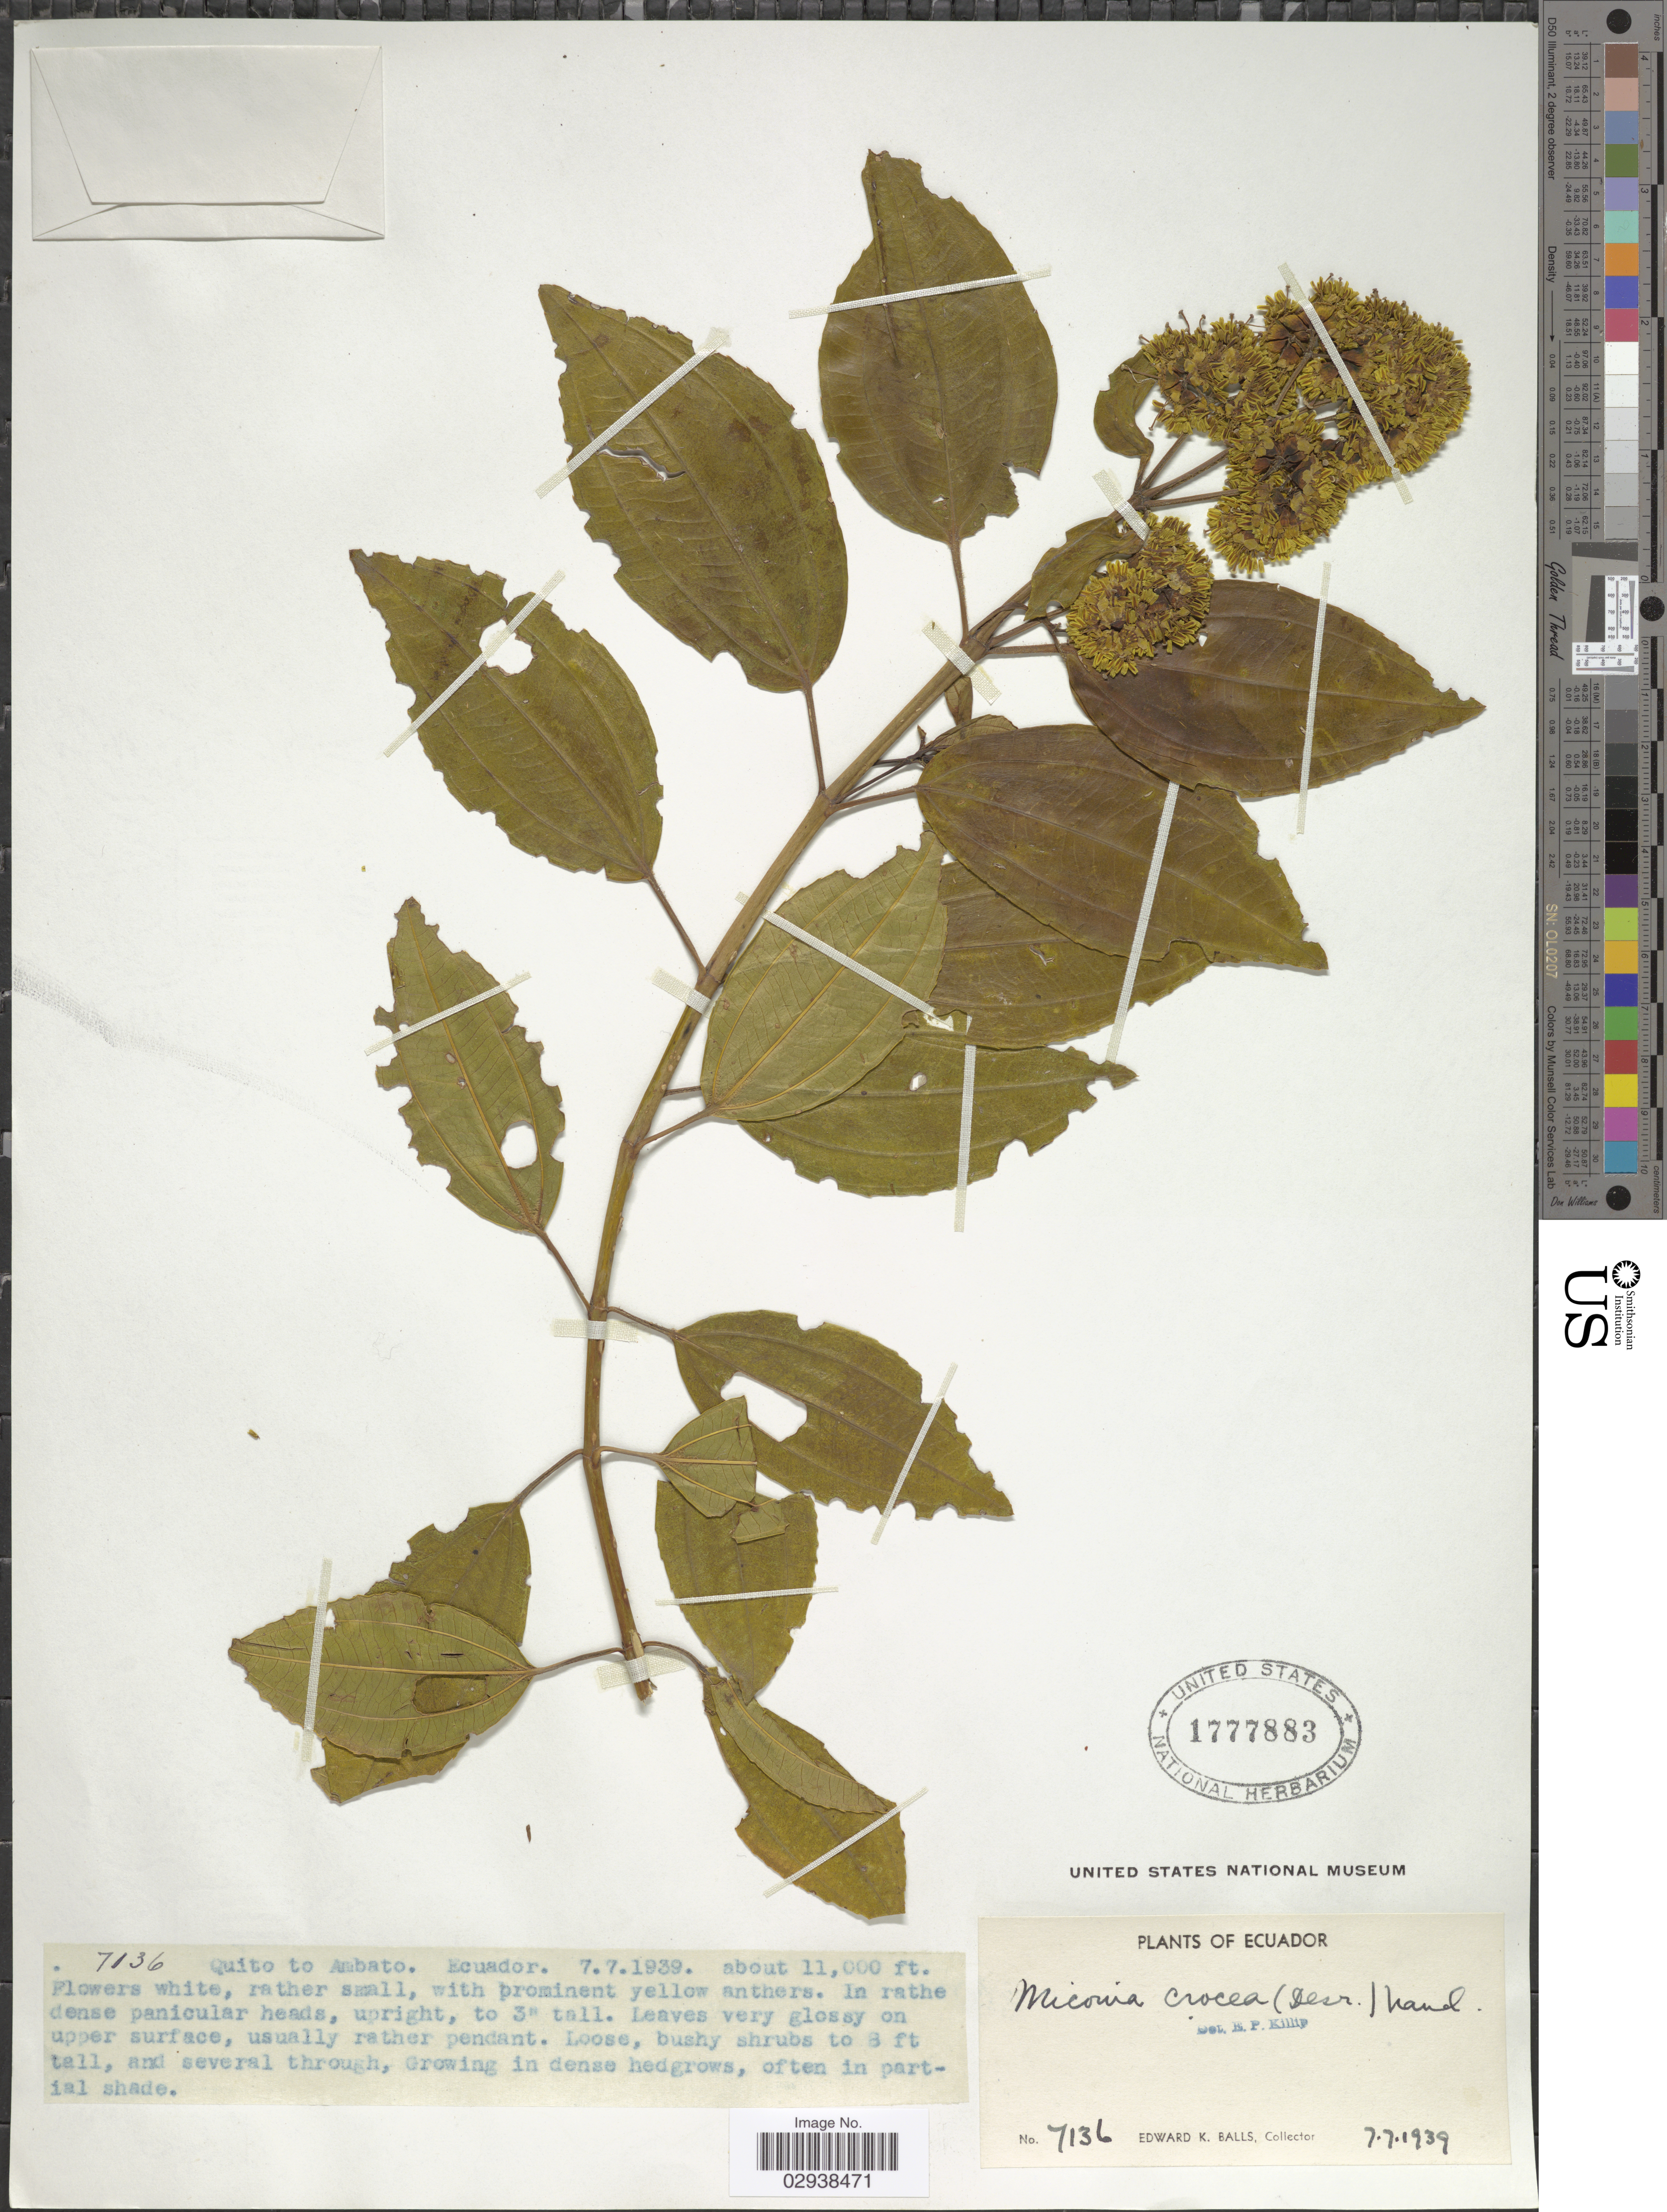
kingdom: Plantae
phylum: Tracheophyta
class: Magnoliopsida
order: Myrtales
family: Melastomataceae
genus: Miconia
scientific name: Miconia crocea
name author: (Desr.) Naudin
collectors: E. K. Balls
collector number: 7136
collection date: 1939-07-07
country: Ecuador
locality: Quito to Ambato.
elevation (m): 3353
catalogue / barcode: US 1777883